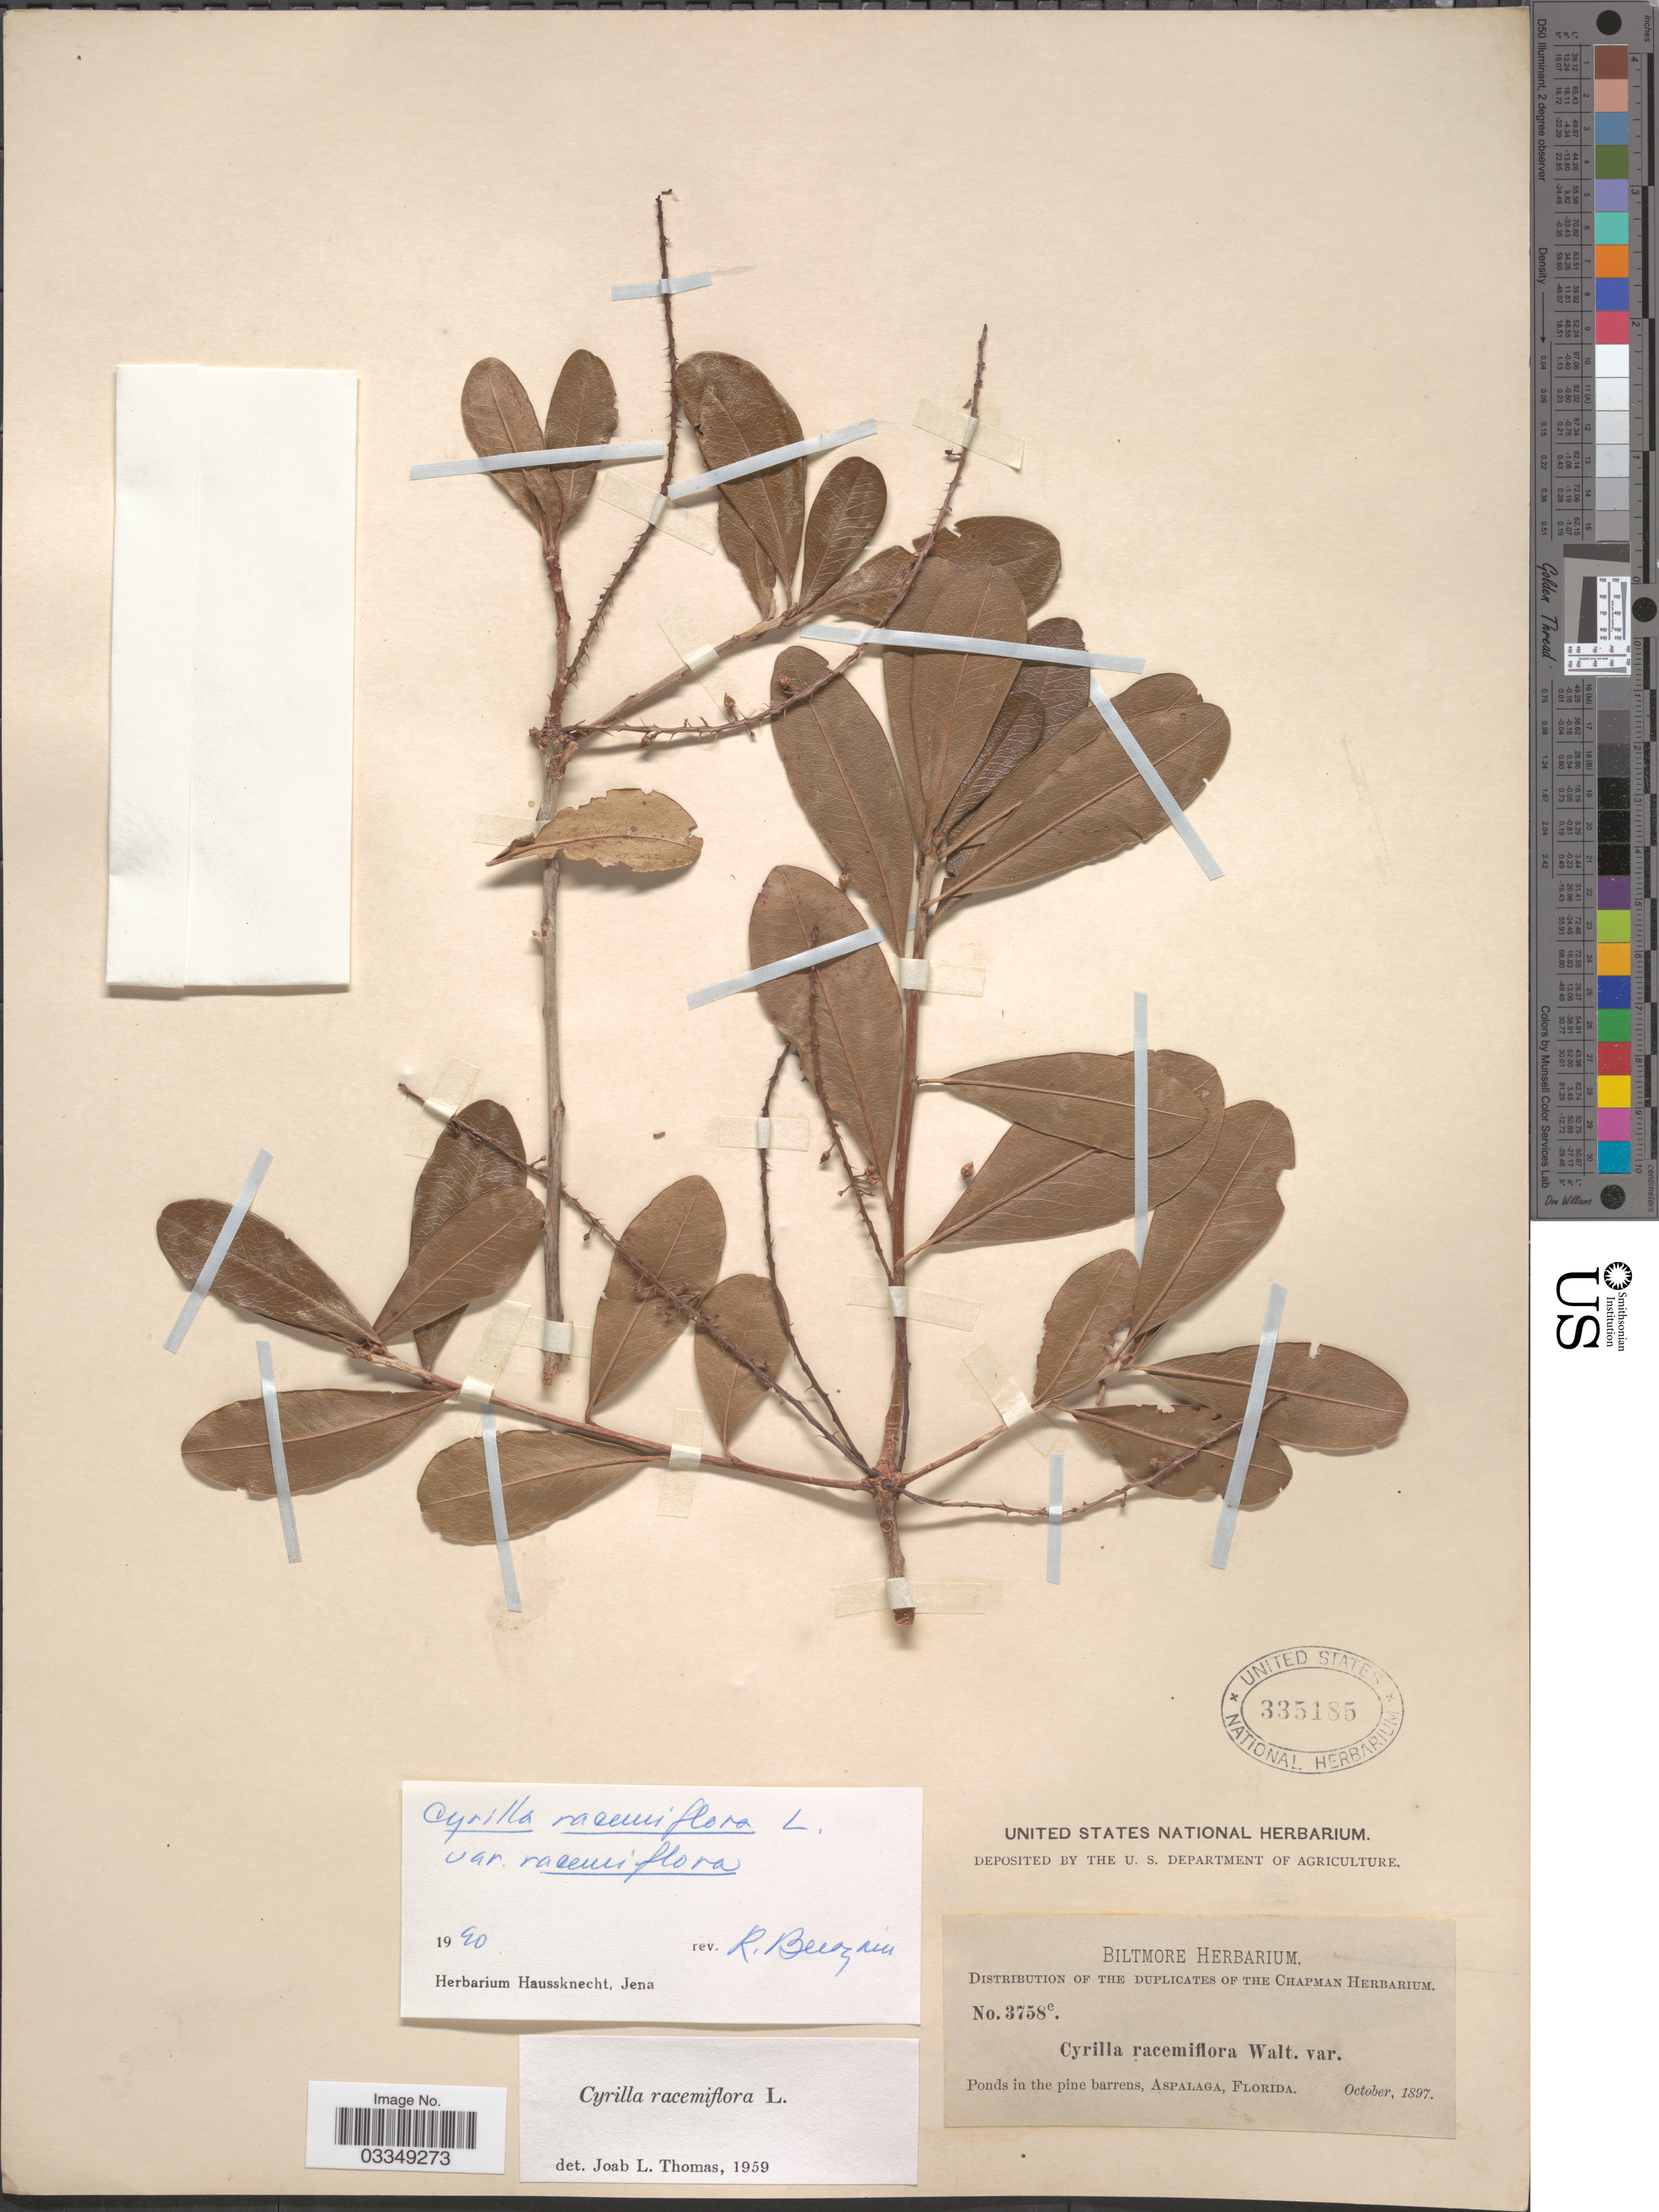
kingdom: Plantae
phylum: Tracheophyta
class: Magnoliopsida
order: Ericales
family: Cyrillaceae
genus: Cyrilla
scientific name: Cyrilla racemiflora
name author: L.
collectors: ex herb. Biltmore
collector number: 3758e.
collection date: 1897-10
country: United States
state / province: Florida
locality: Ponds in the pine barrens, Aspalaga.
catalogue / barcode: US 335185